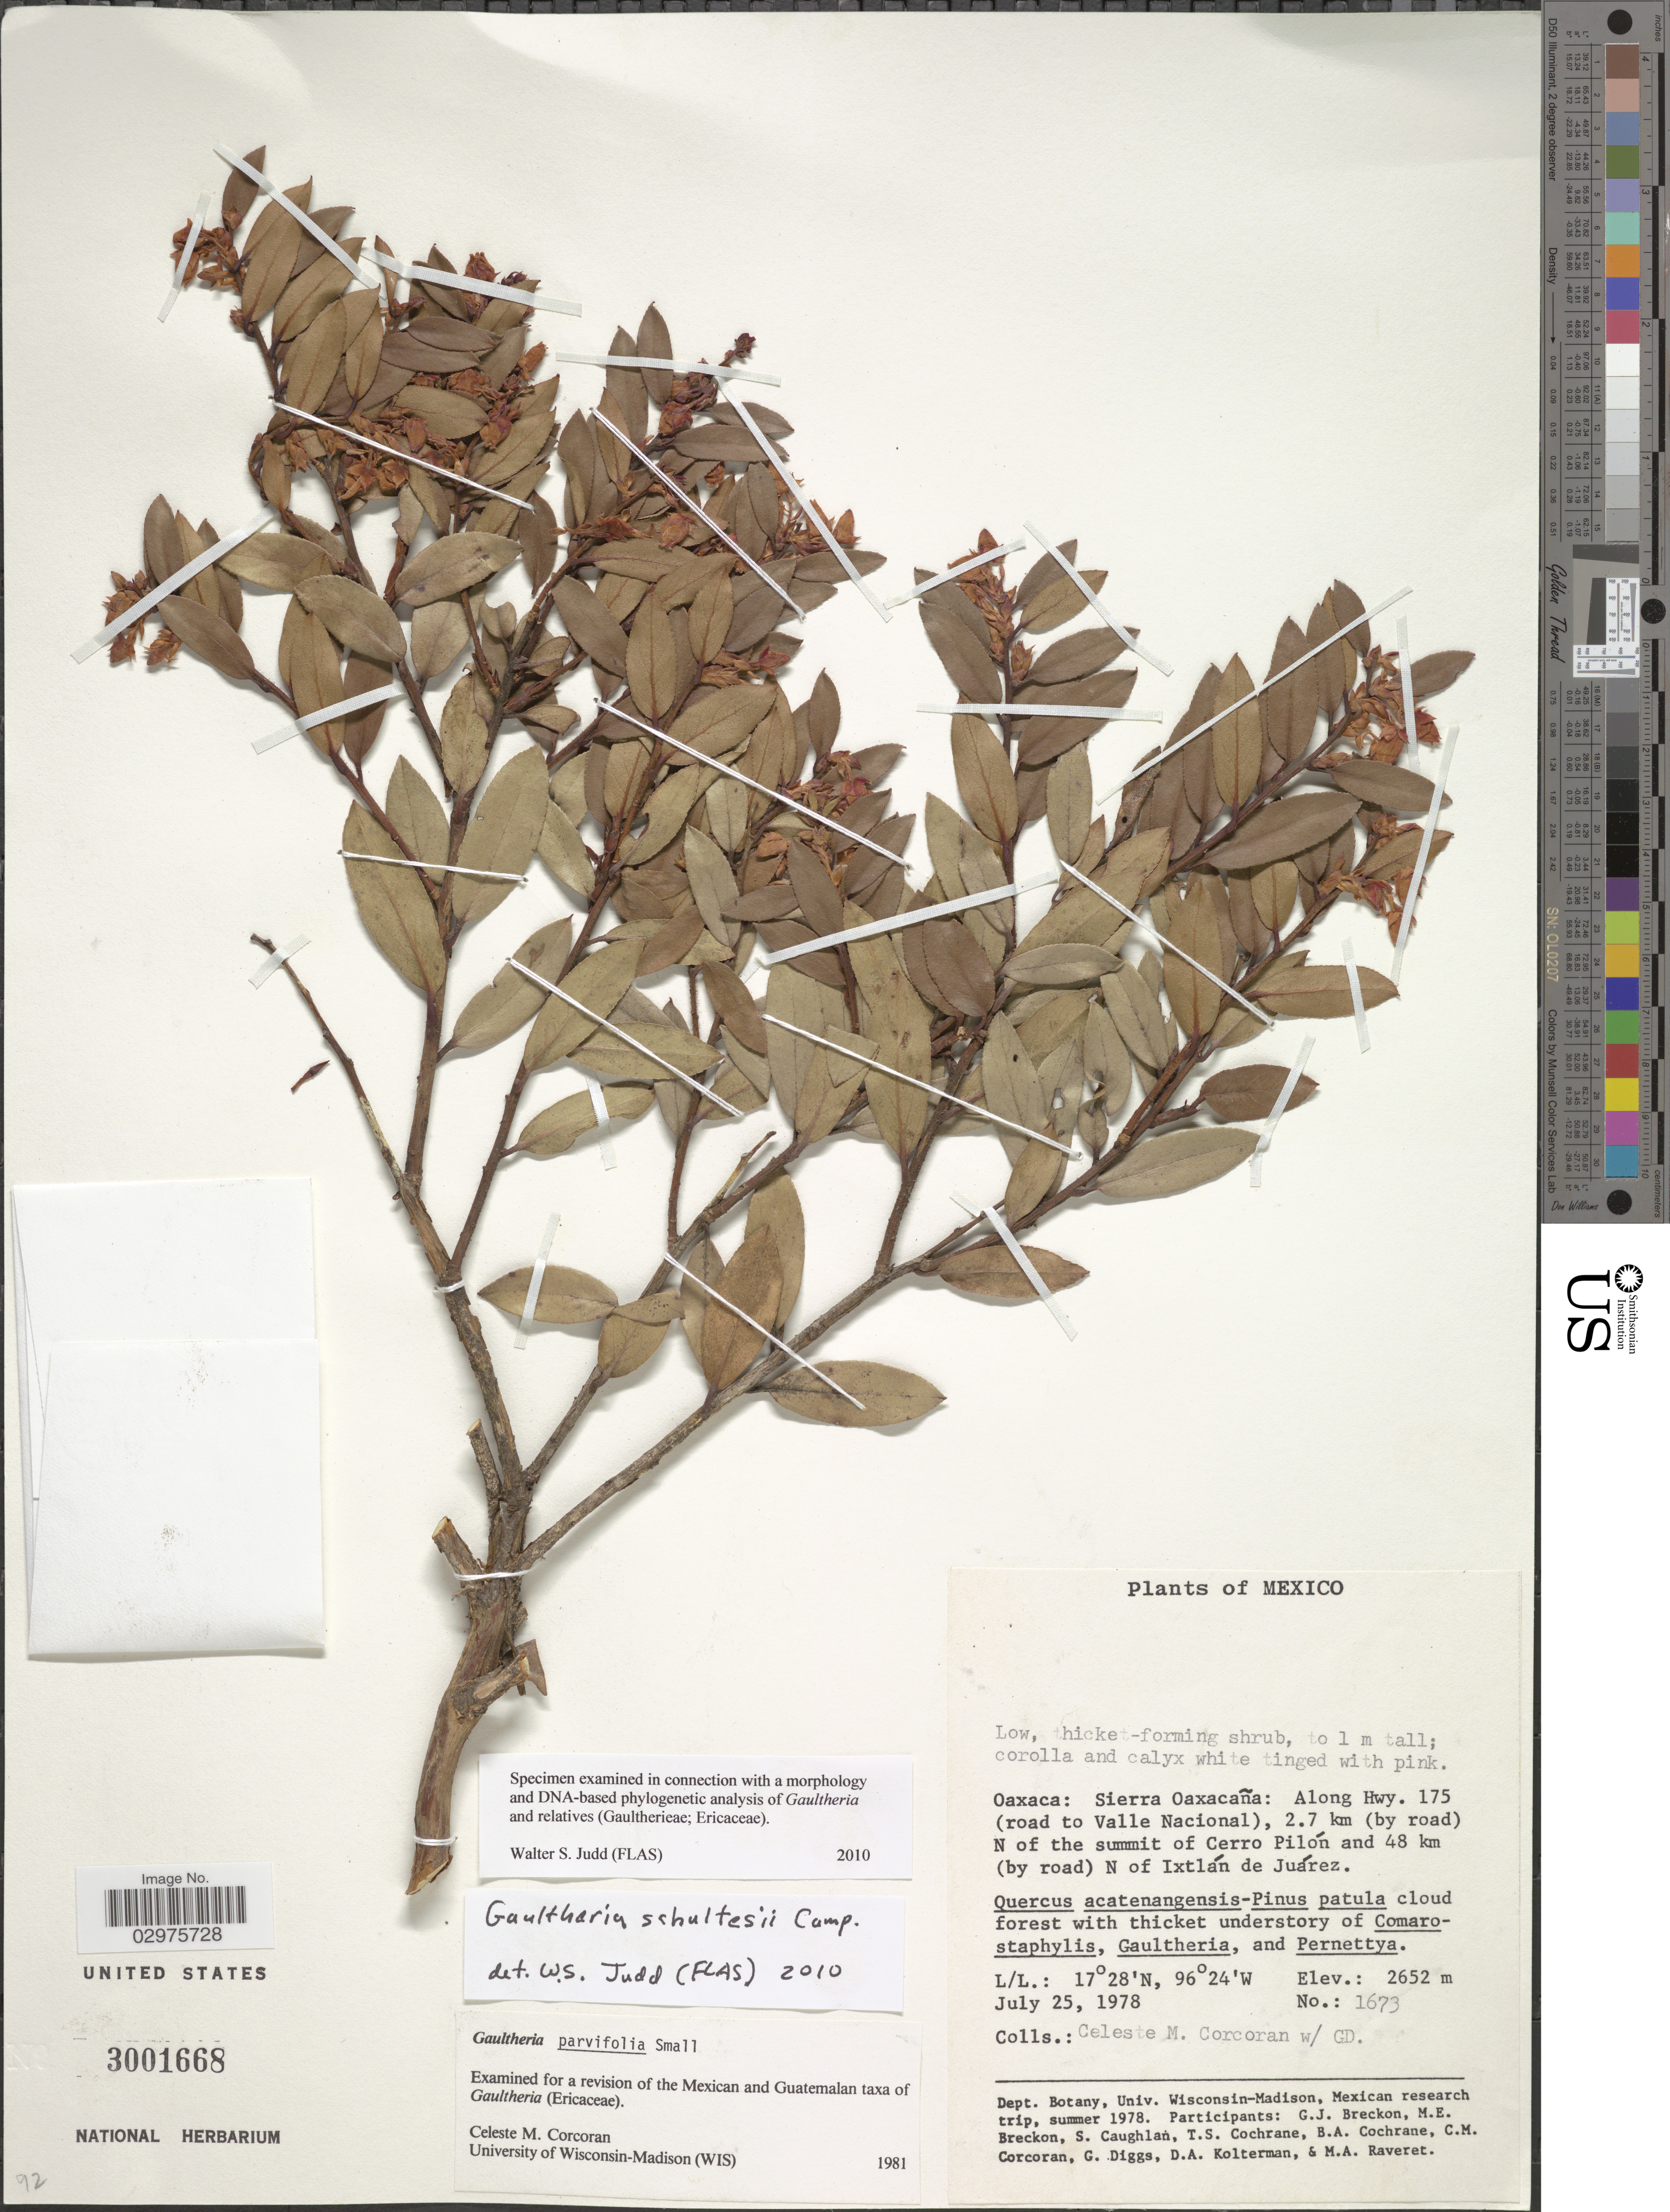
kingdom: Plantae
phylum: Tracheophyta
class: Magnoliopsida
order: Ericales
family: Ericaceae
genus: Gaultheria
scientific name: Gaultheria schultesii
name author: Camp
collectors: C. Corcoran, G. Diggs, G. Breckon, M. E. Breckon & et al.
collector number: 1673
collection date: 1978-07-25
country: Mexico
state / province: Oaxaca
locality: Sierra Oaxacaña: Along Hwy. 175 (rd. to Valle Nacional), 2.7 km (by road) N of the summit of Cerro Pilón and 48 km (by road) N of Ixtlán de Juárez.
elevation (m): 2652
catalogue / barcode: US 3001668